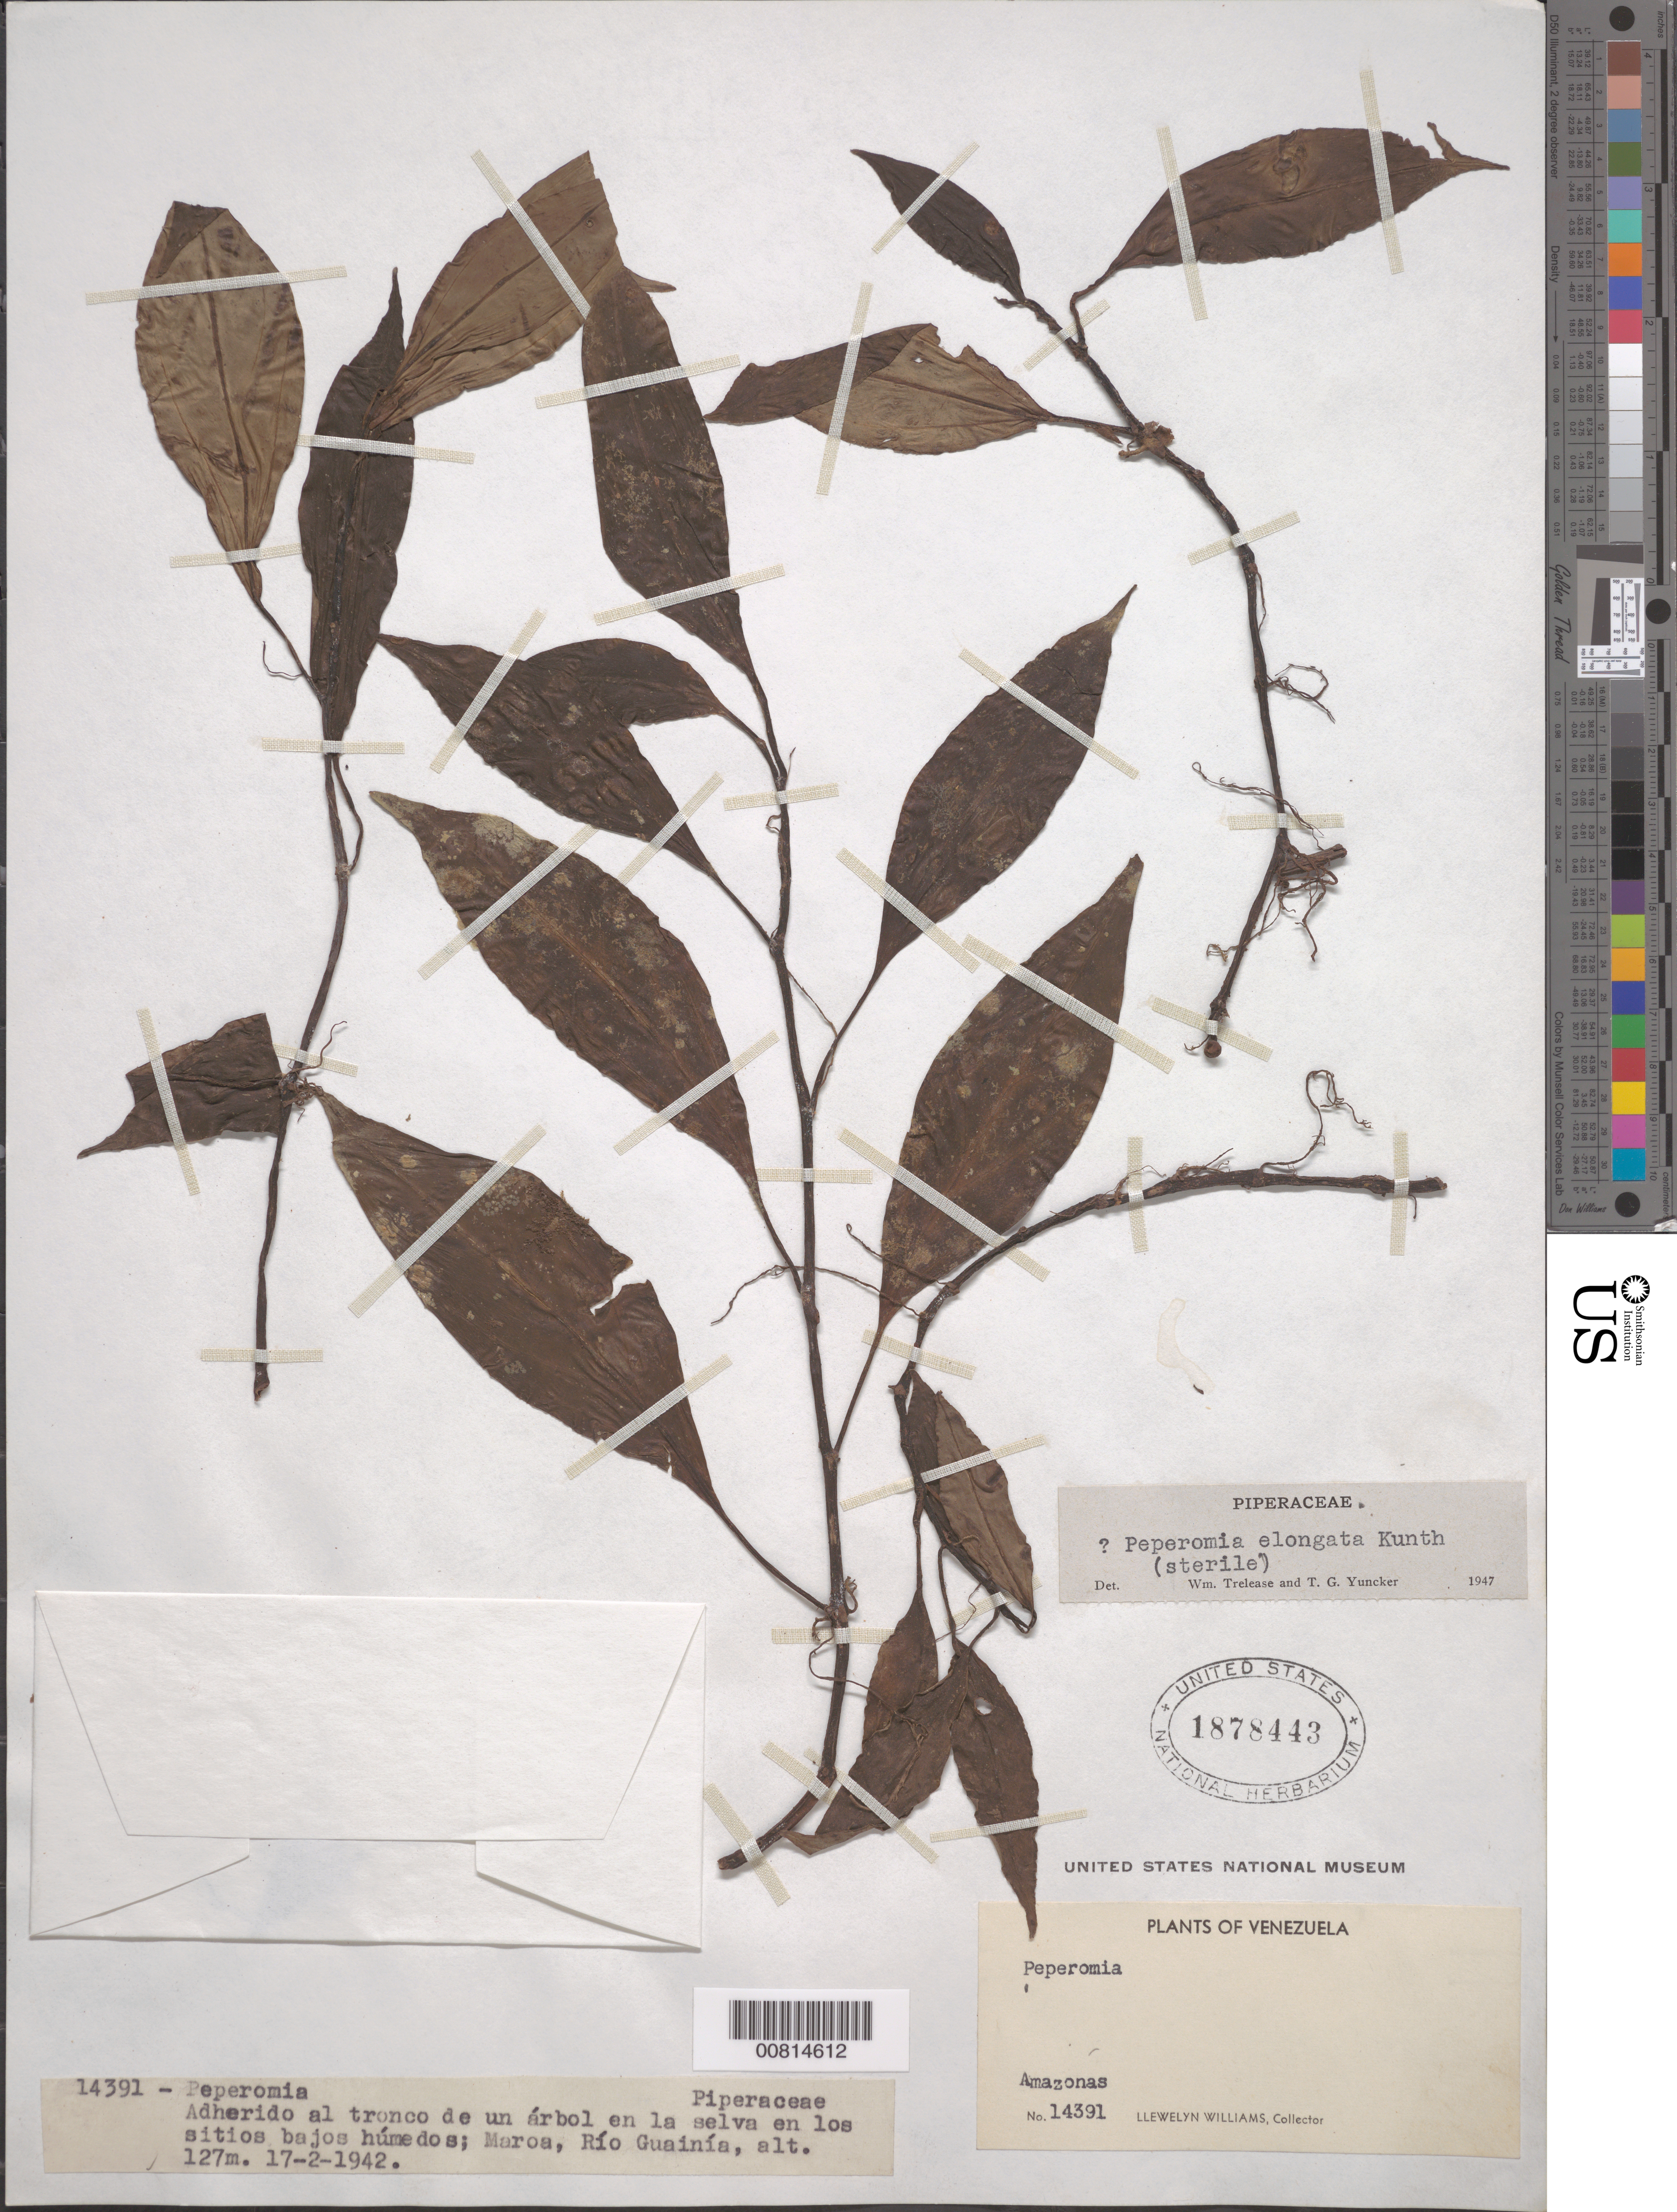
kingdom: Plantae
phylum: Tracheophyta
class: Magnoliopsida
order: Piperales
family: Piperaceae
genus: Peperomia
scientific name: Peperomia elongata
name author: Kunth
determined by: Trelease, W.; Yuncker, T. G.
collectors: Ll. Williams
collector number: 14391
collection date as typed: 17-Feb-42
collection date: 1942-02-17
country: Venezuela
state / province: Amazonas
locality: Maroa, Río Guainía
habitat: Adherido al tronco de un arbol en la selva en los sitios bajos humedos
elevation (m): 127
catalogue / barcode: US 1878443